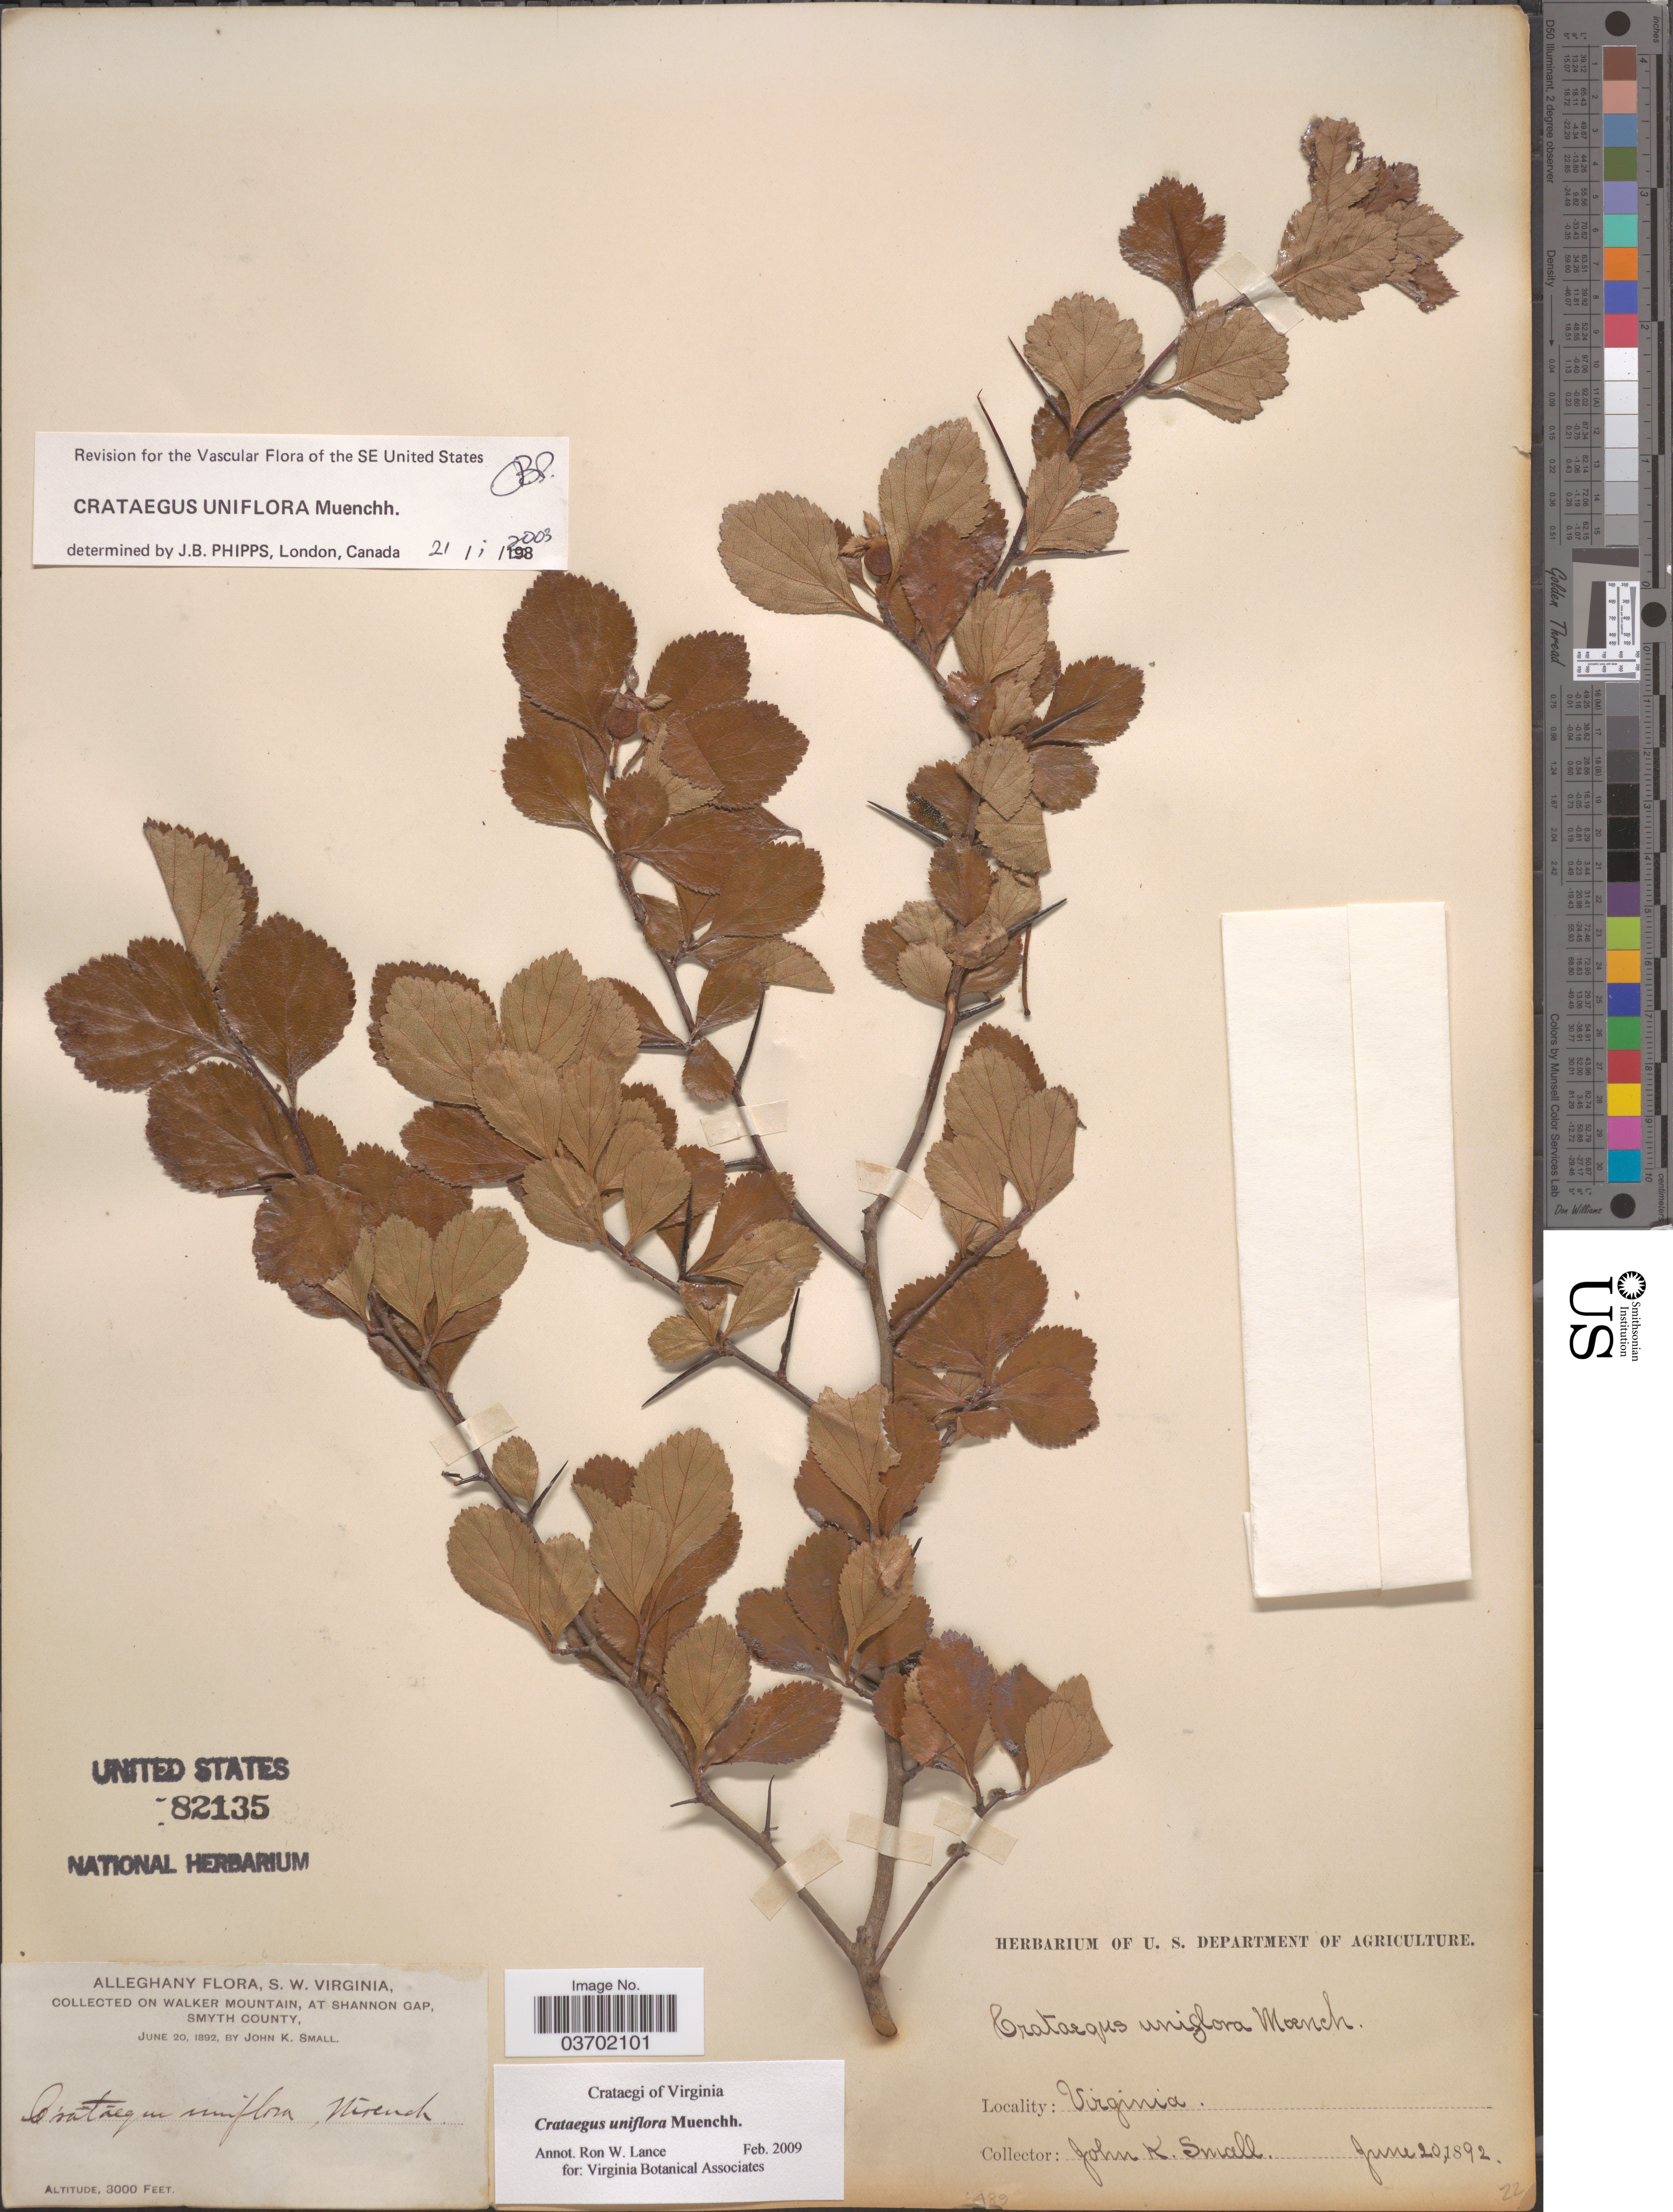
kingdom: Plantae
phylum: Tracheophyta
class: Magnoliopsida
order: Rosales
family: Rosaceae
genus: Crataegus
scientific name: Crataegus uniflora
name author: Münchh.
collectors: J. K. Small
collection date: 1892-06-20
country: United States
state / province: Virginia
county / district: Smyth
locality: Alleghany, S. W. Virginia. On Walker Mountain, at Shannon Gap.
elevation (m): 914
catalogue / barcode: US 82135